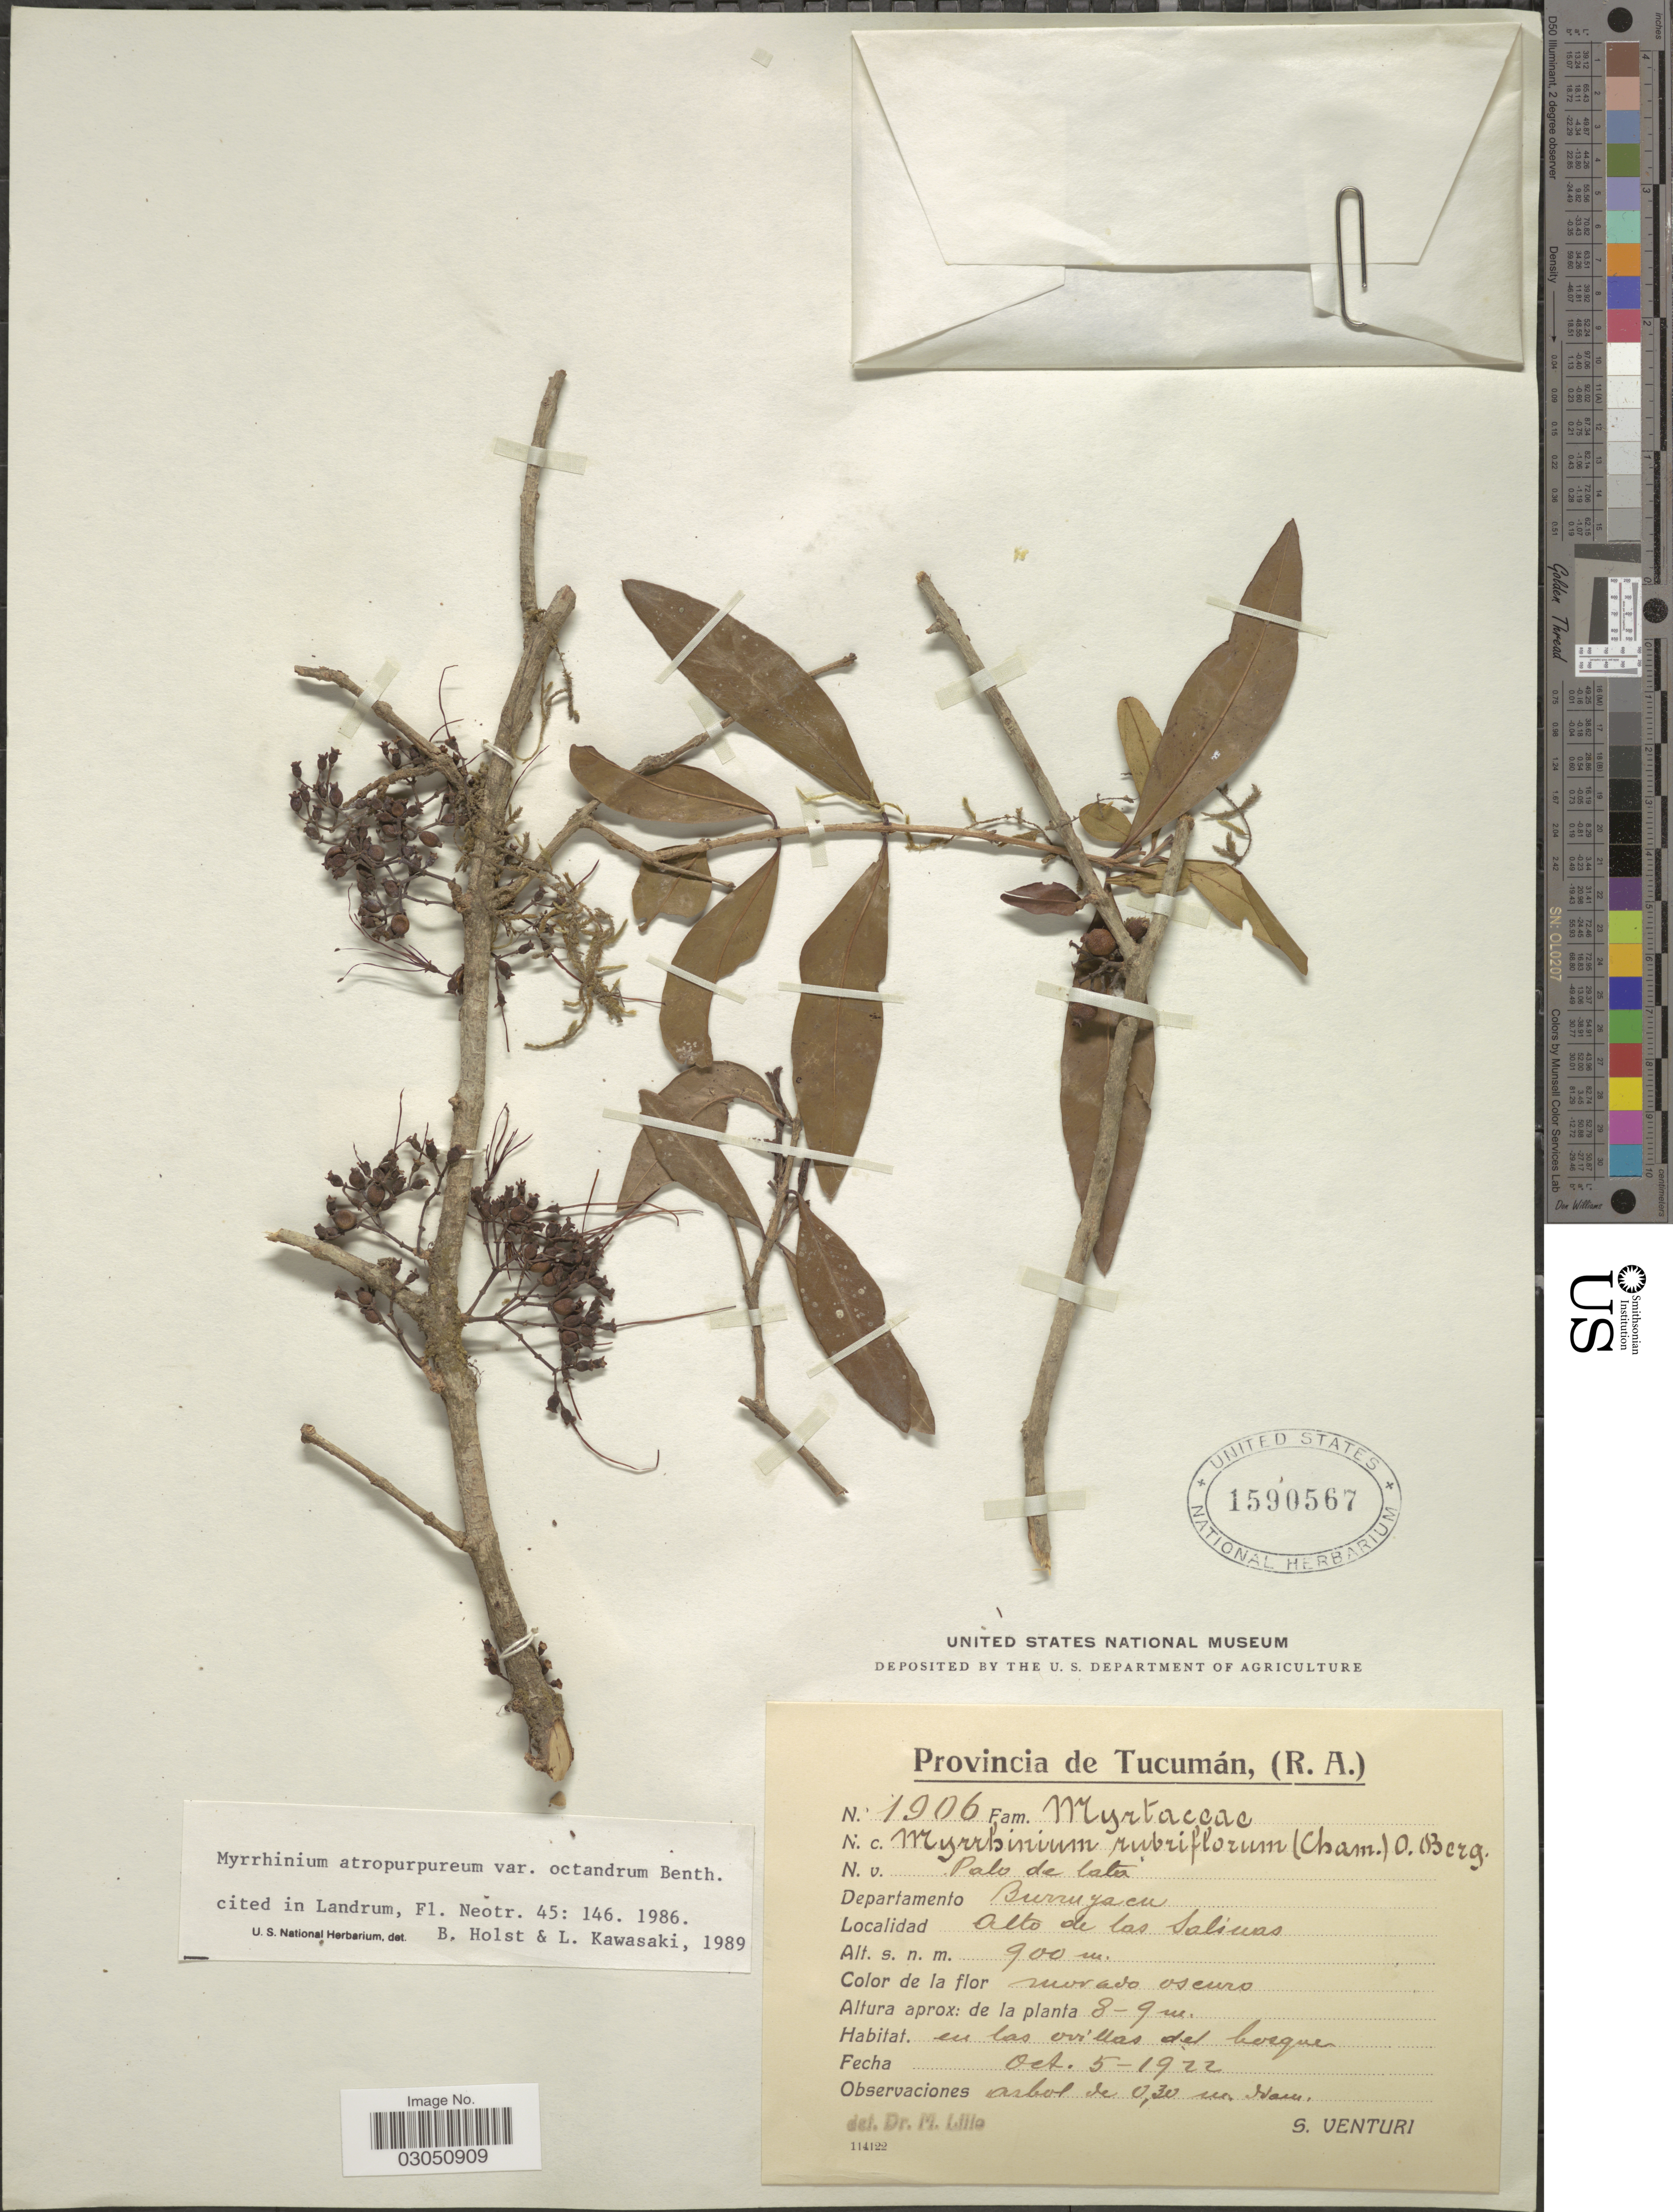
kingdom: Plantae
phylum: Tracheophyta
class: Magnoliopsida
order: Myrtales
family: Myrtaceae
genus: Myrrhinium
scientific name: Myrrhinium atropurpureum var. octandrum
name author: Benth.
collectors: S. Venturi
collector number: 1906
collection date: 1922-10-05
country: Argentina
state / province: Tucuman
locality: (R. A.), Departamento Burruyacu. Alto de las Salinas.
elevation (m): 900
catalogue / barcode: US 1590567